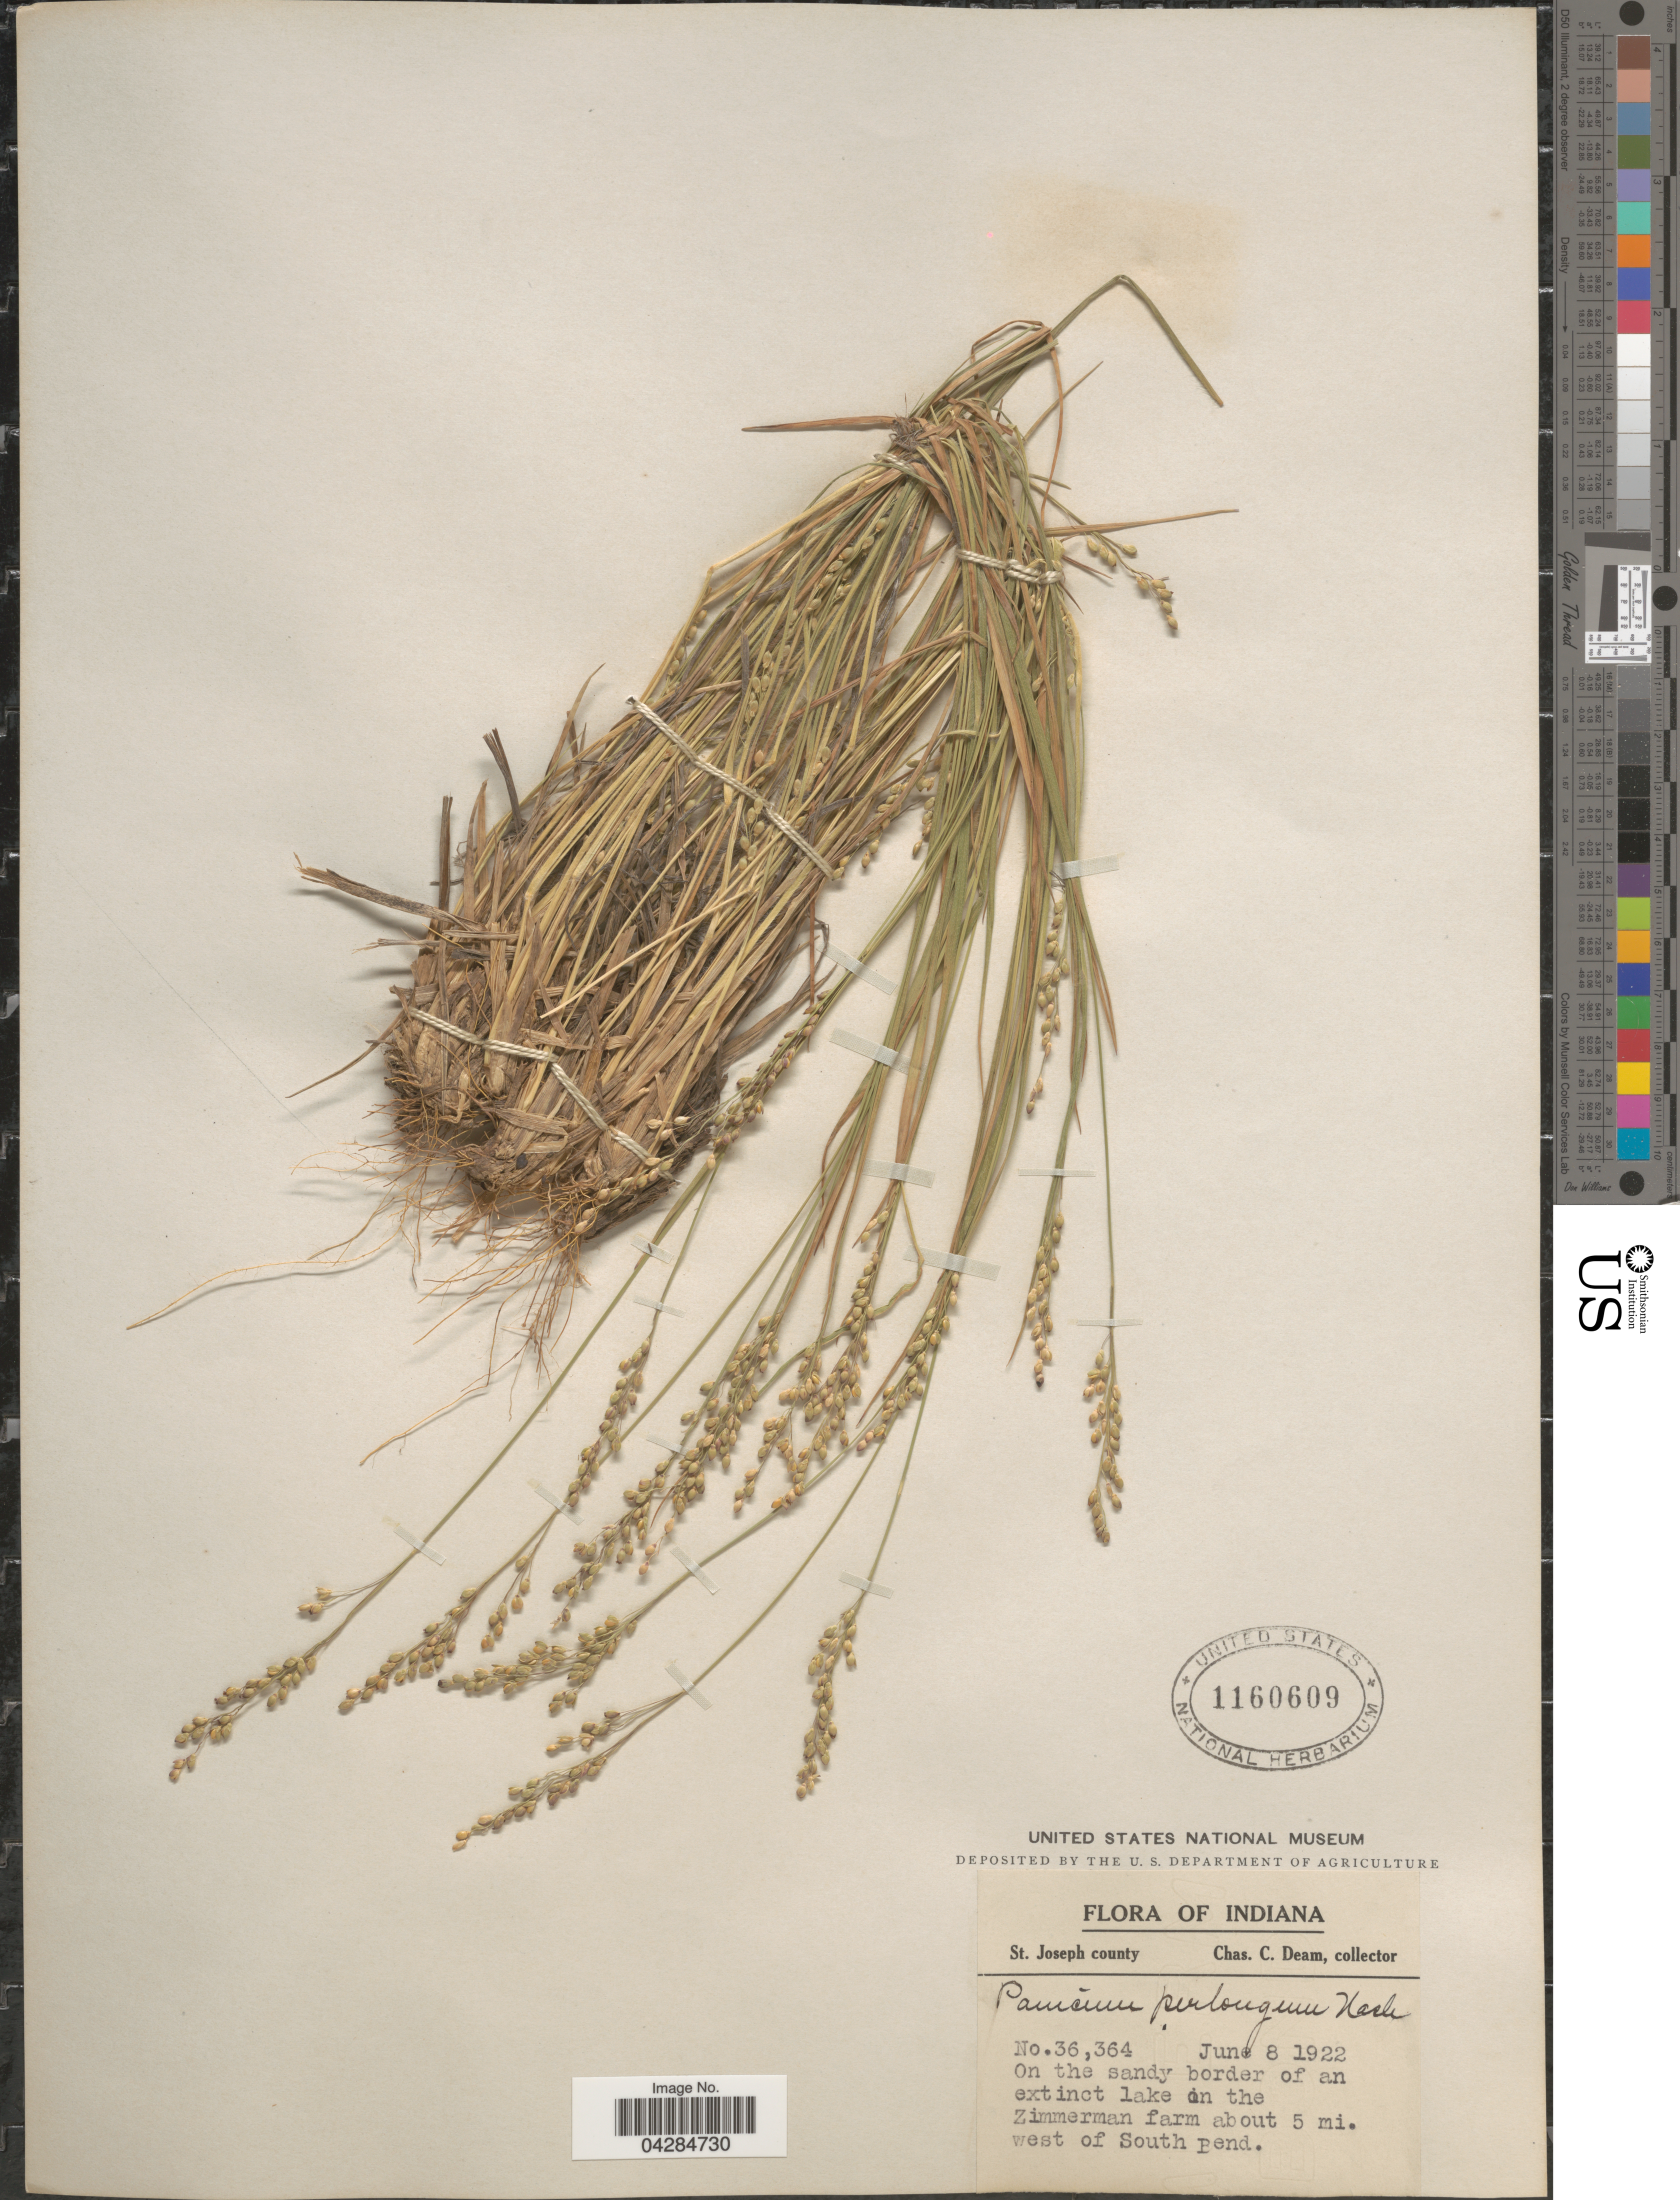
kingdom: Plantae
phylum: Tracheophyta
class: Liliopsida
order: Poales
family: Poaceae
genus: Dichanthelium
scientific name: Dichanthelium perlongum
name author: (Nash) Freckmann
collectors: C. C. Deam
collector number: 36364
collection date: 1922-06-08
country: United States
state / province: Indiana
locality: St. Joseph county. On the sandy border of an extinct lake on the Zimmerman farm about 5 mi. west of South Bend.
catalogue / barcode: US 1160609